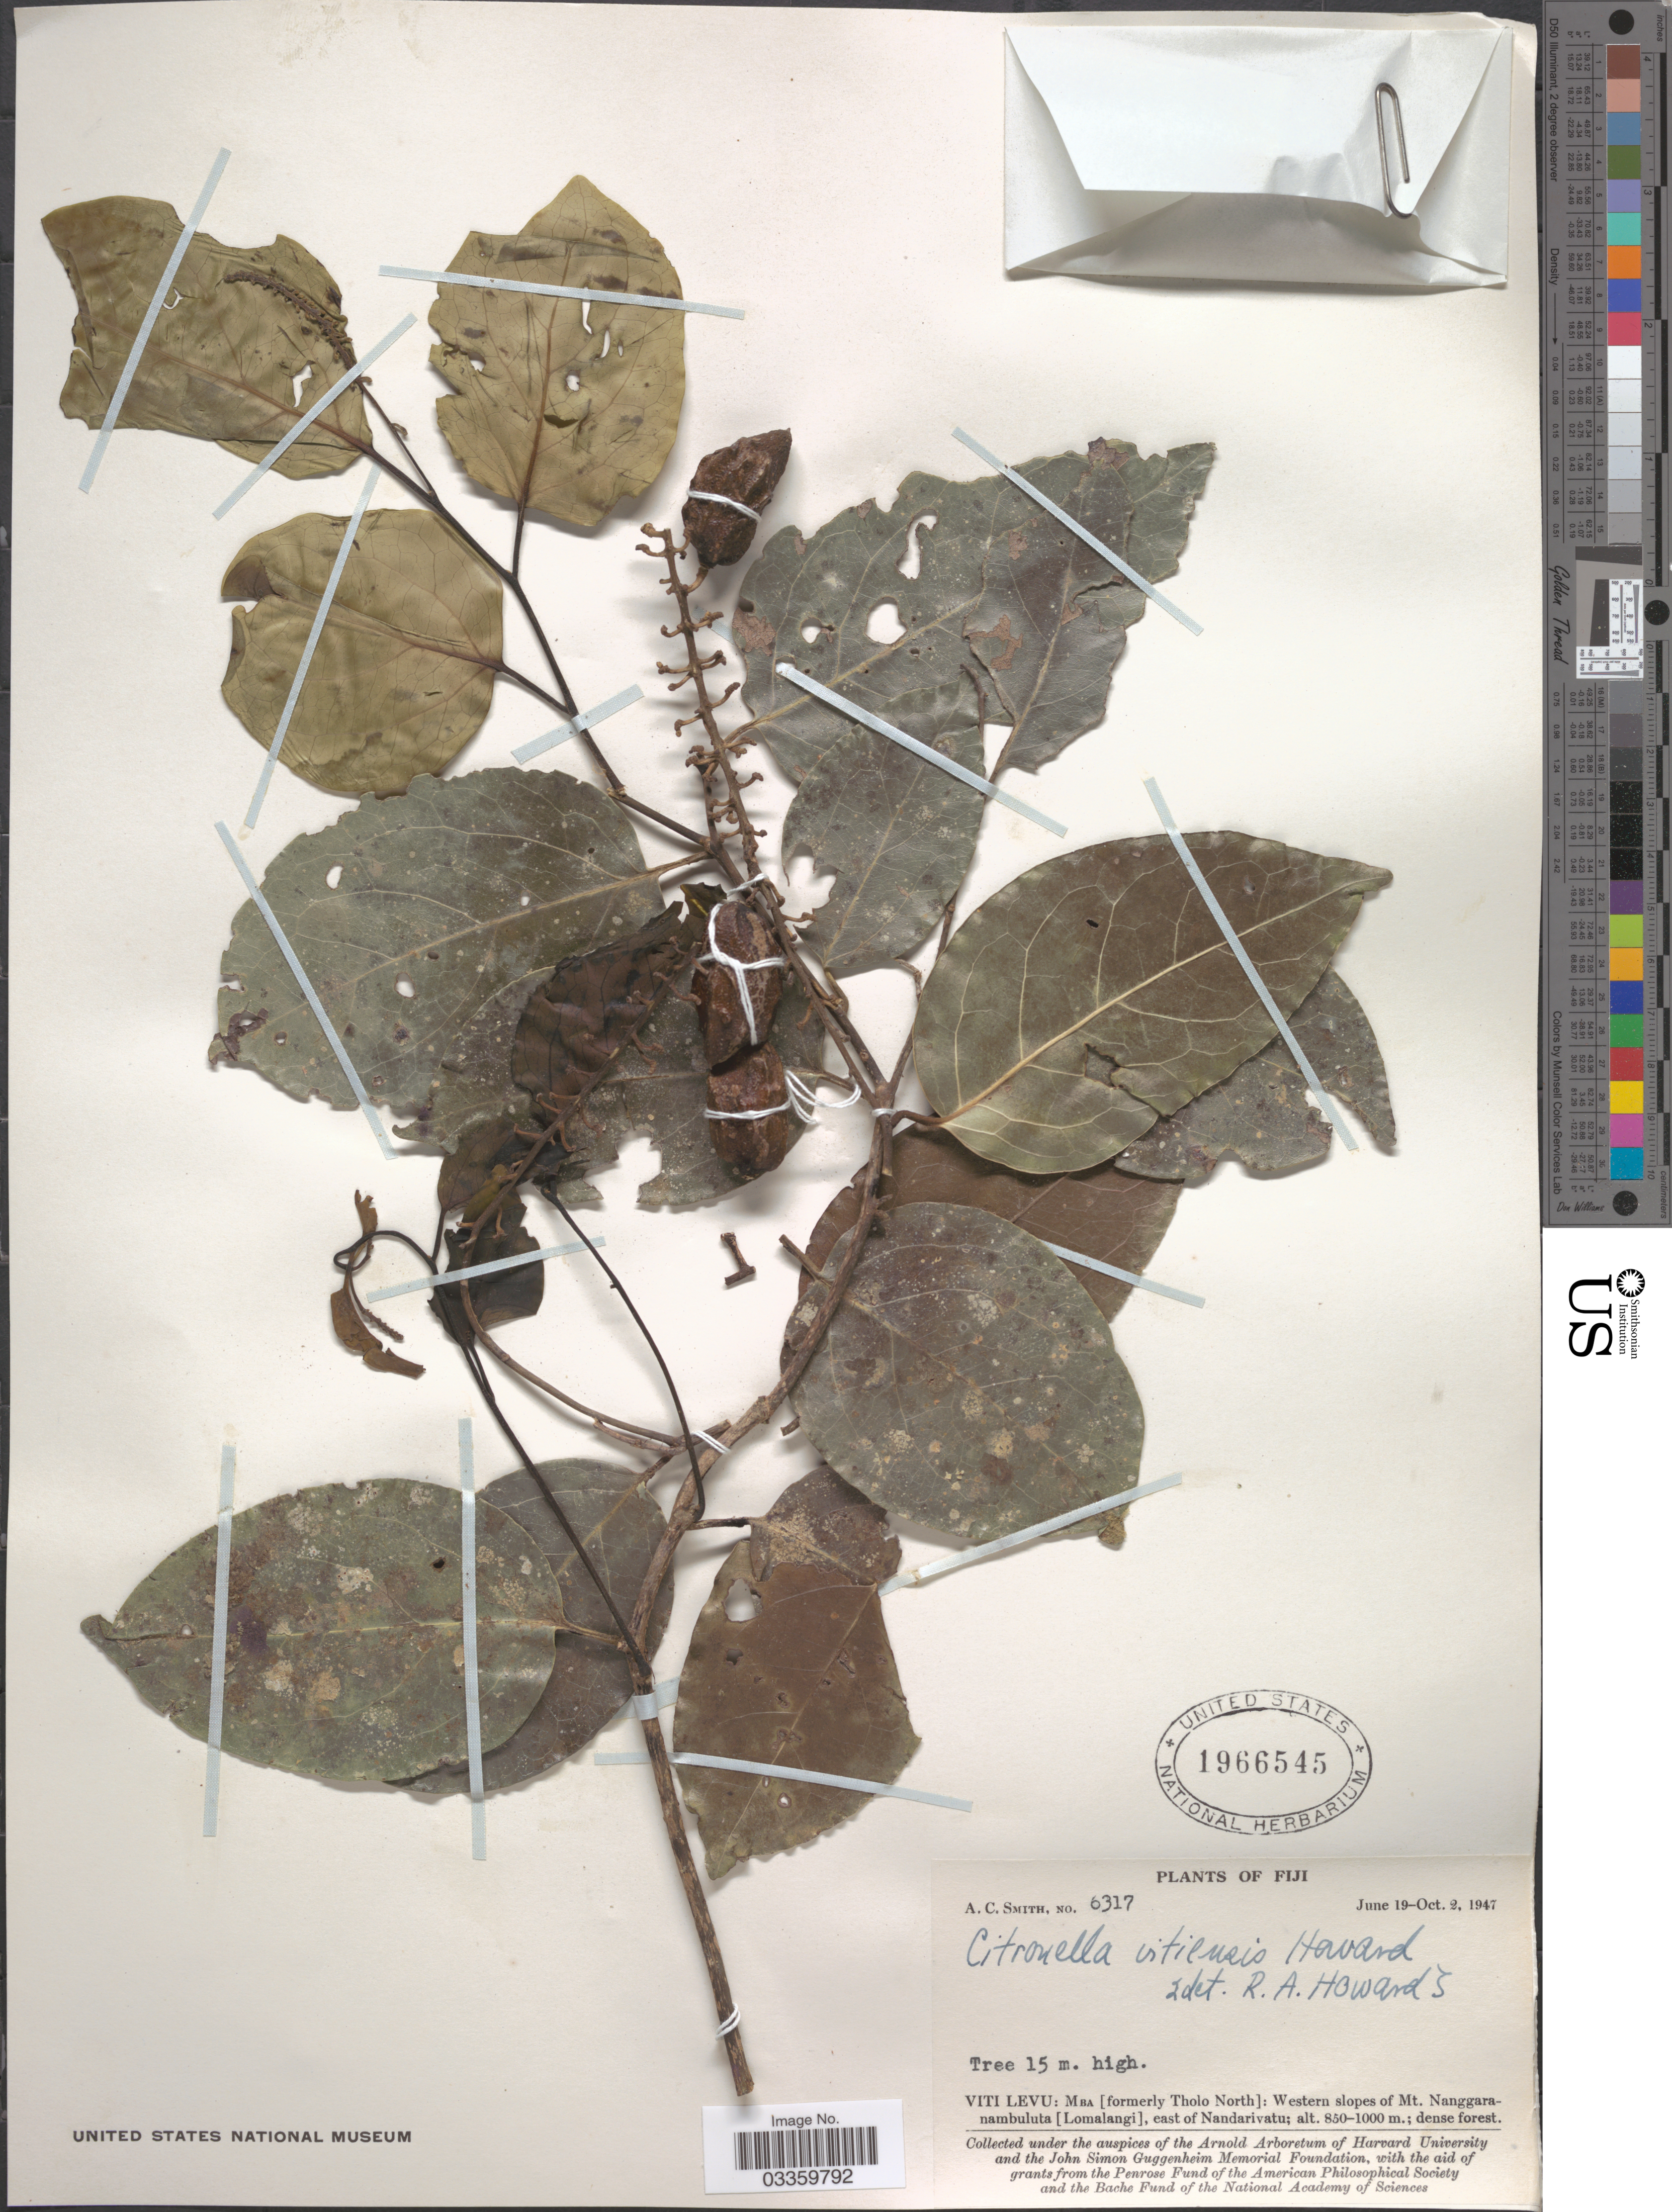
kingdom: Plantae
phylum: Tracheophyta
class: Magnoliopsida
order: Cardiopteridales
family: Cardiopteridaceae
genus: Citronella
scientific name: Citronella vitiensis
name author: R.A. Howard in A.C. Sm.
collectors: A. C. Smith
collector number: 6317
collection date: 1947-06-19/1947-10-02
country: Fiji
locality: Viti Levu: MBA (formerly Tholo North): Western slopes of Mt. Nanggaranambuluta (Lomalangi), east of Nandarivatu.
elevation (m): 850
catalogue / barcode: US 1966545